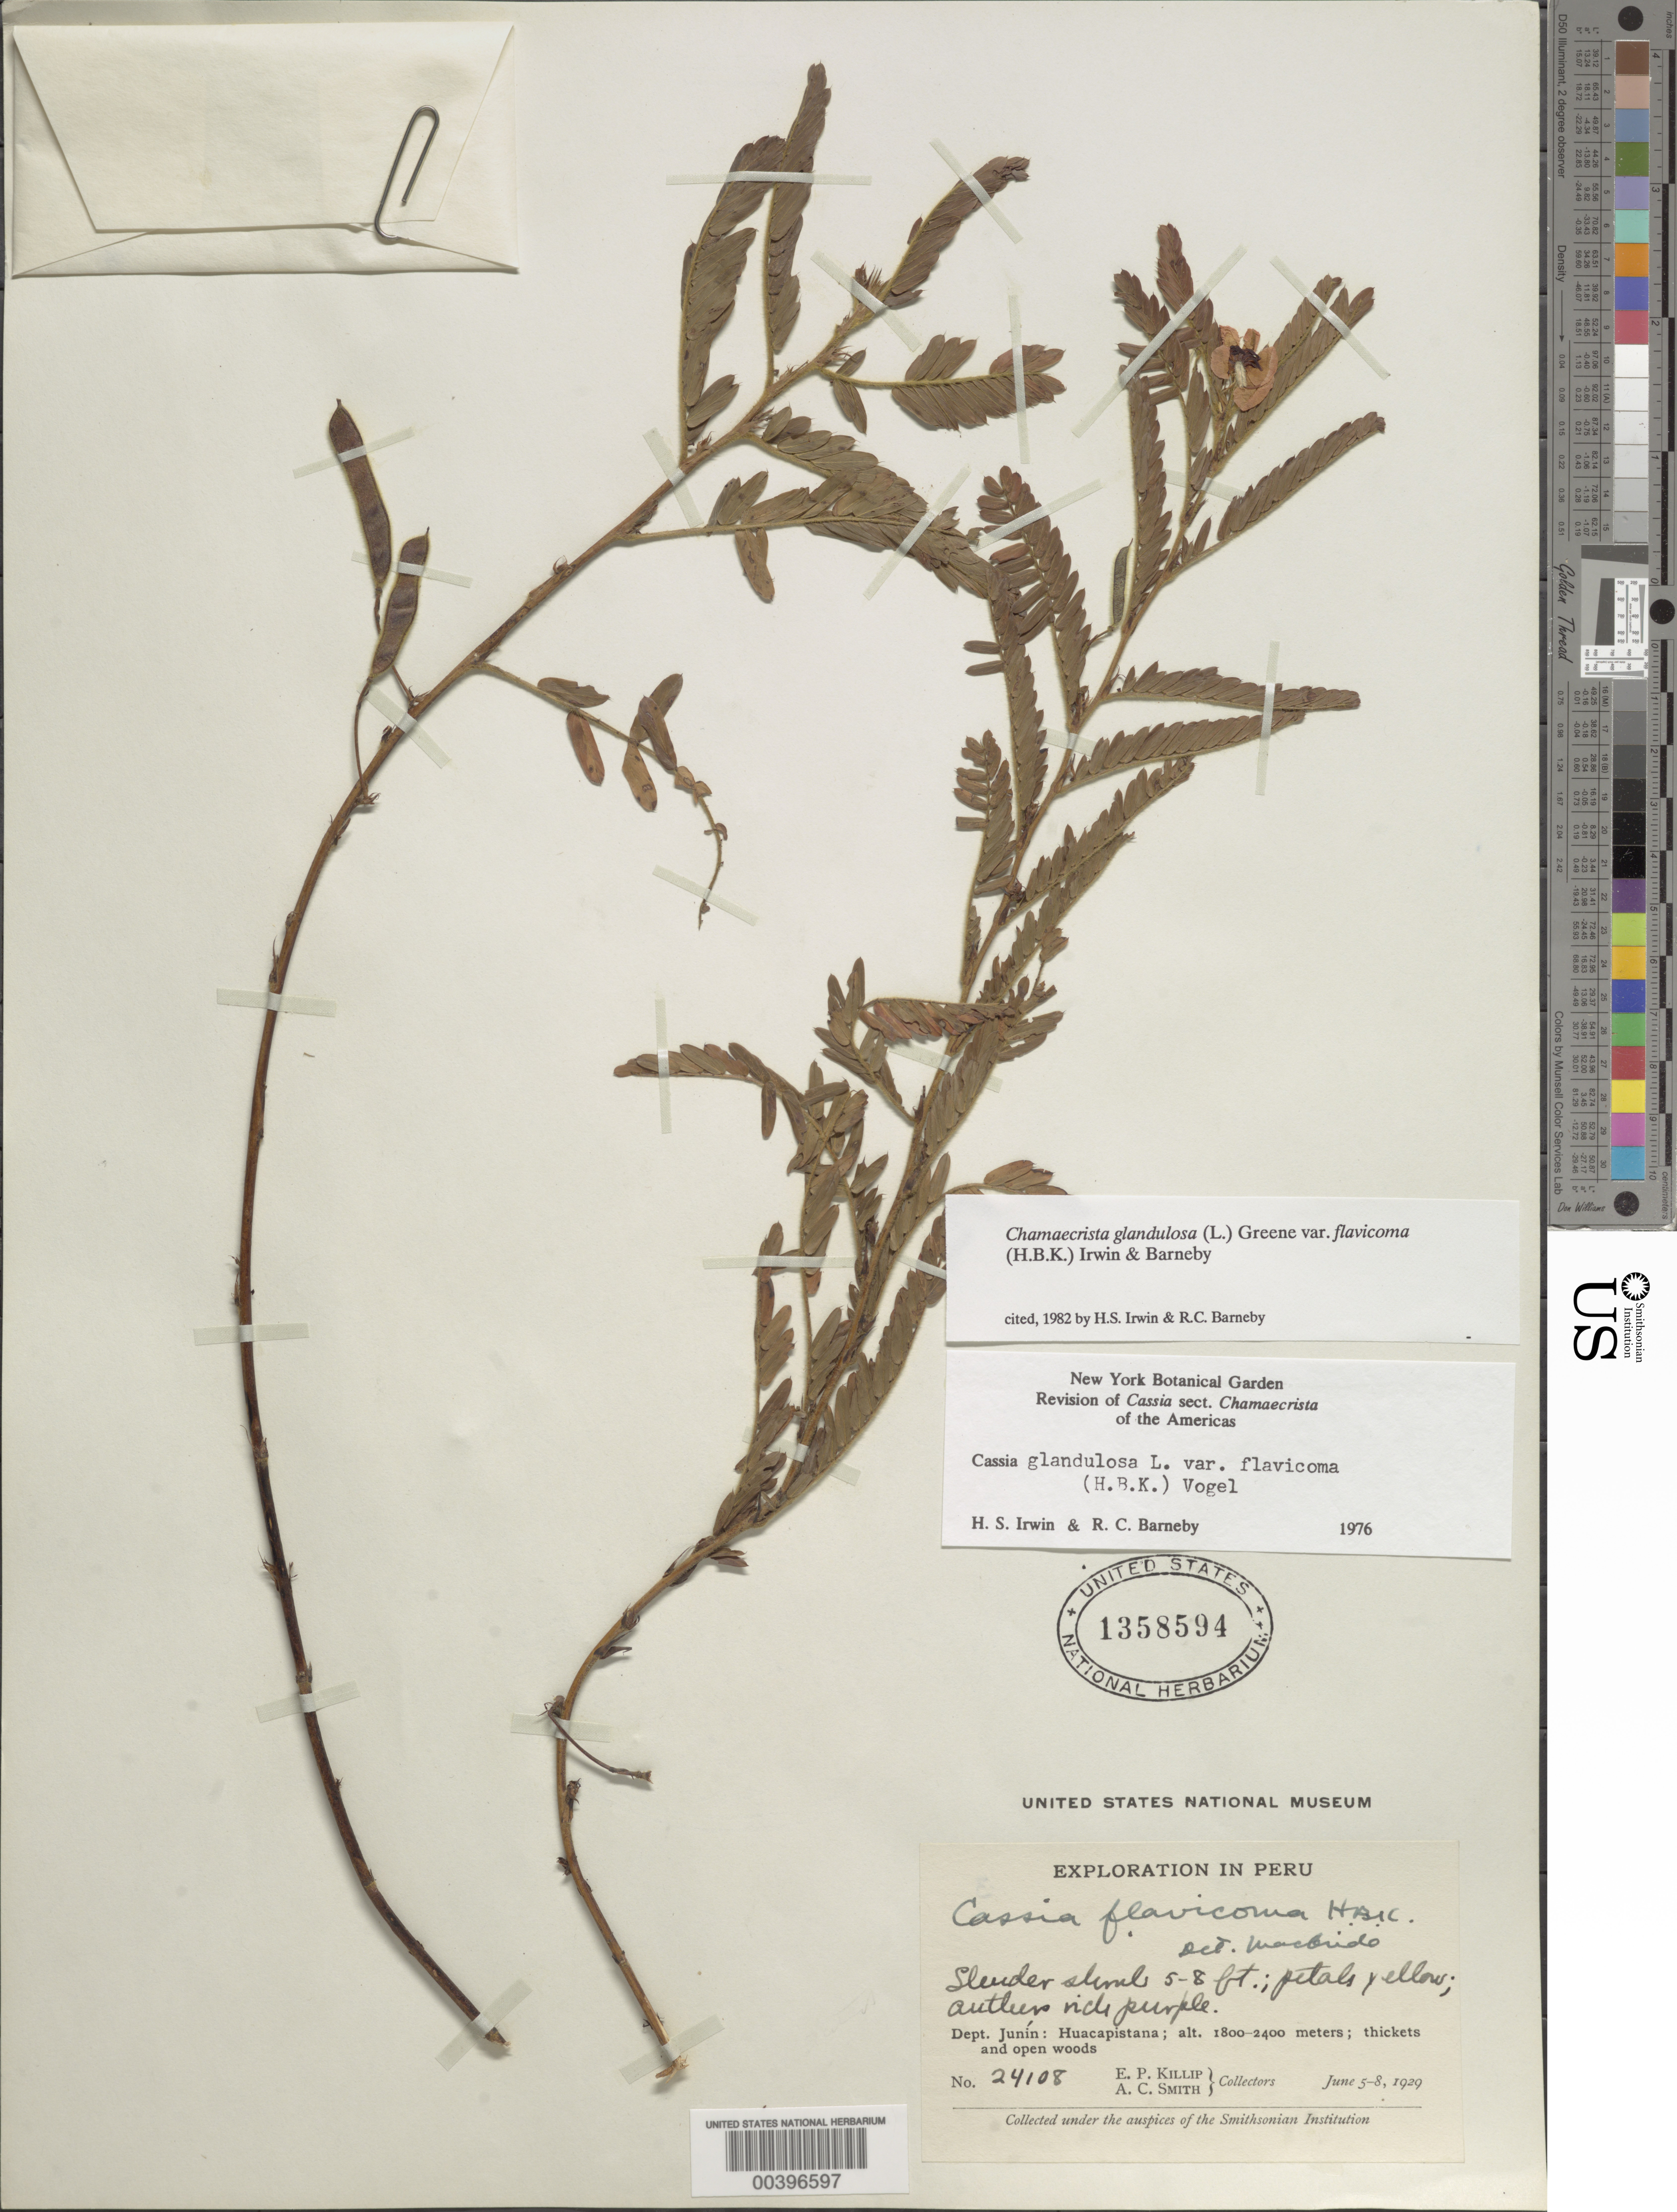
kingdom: Plantae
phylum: Tracheophyta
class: Magnoliopsida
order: Fabales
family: Fabaceae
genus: Chamaecrista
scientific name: Chamaecrista glandulosa var. flavicoma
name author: (Kunth) H.S. Irwin & Barneby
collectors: E. P. Killip & A. C. Smith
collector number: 24108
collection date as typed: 05 Jun 1929 to 08 Jun 1929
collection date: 1929-06-05/1929-06-08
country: Peru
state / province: Junín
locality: Huacapistana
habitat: Thickets and open woods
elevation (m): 1800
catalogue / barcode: US 1358594